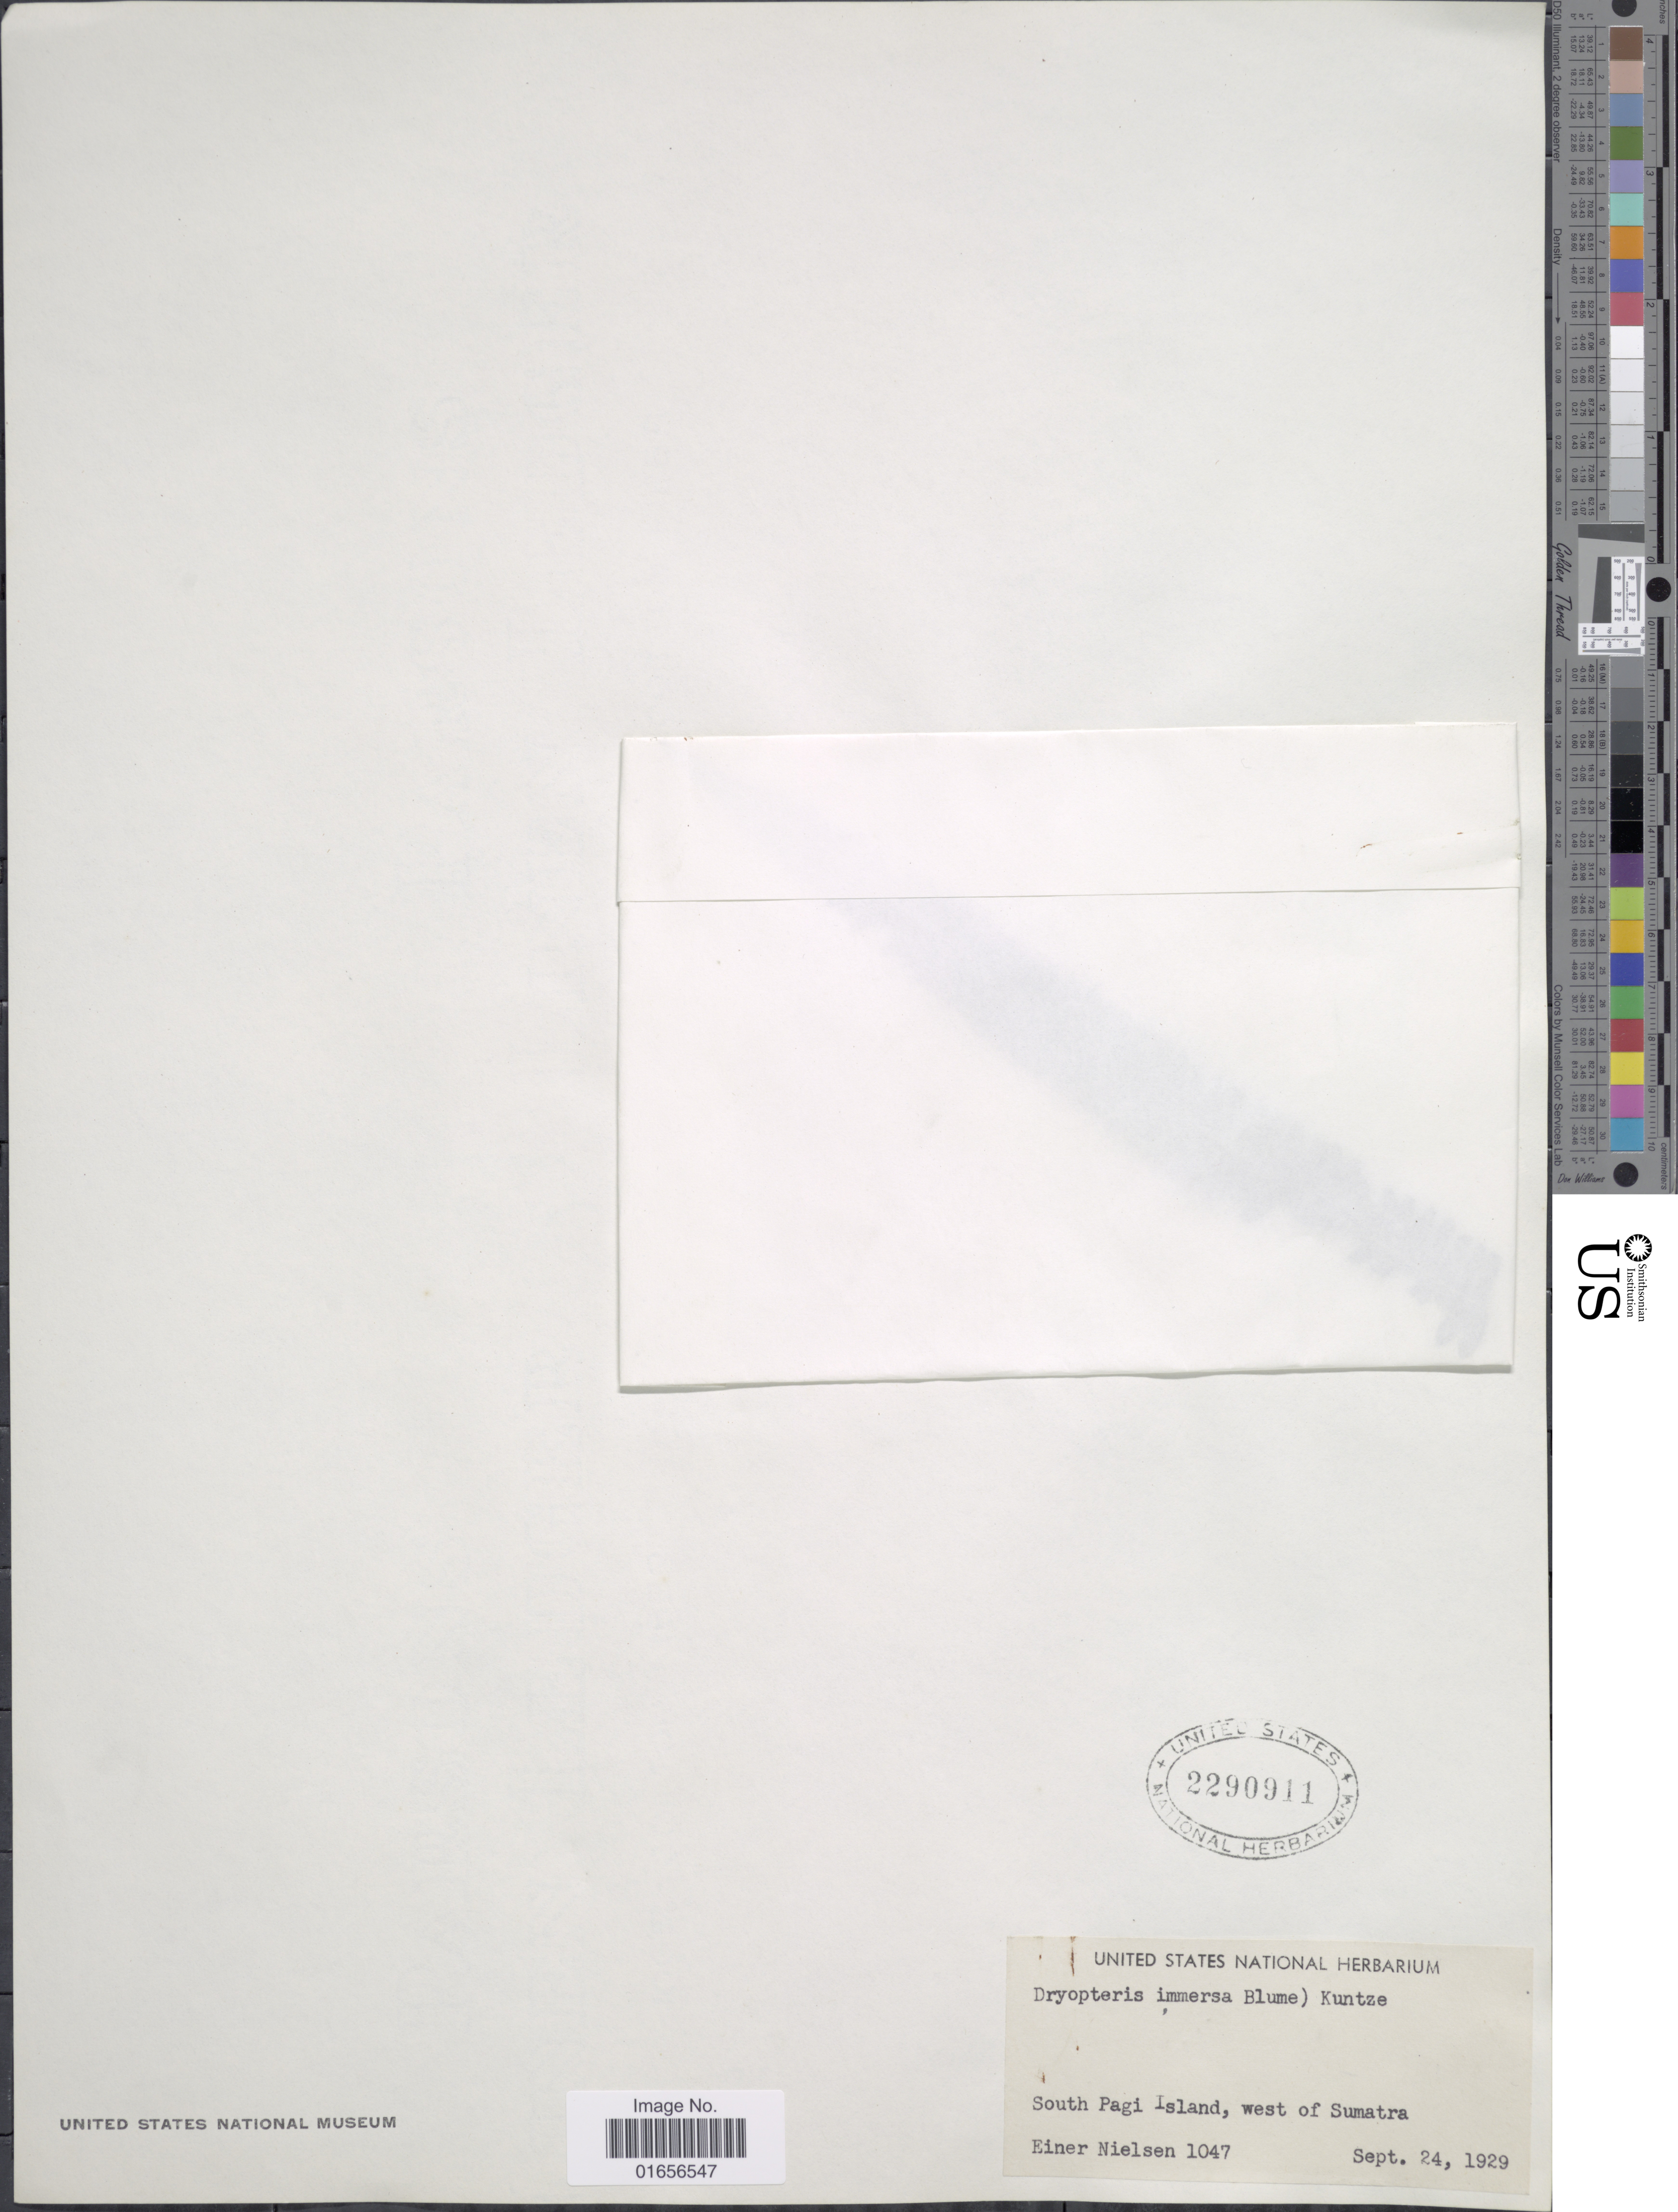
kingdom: Plantae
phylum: Tracheophyta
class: Polypodiopsida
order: Polypodiales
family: Thelypteridaceae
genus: Amphineuron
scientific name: Amphineuron immersum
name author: (Blume) Holttum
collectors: E. Nielsen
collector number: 1047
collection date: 1929-09-24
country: Indonesia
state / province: Sumatra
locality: South Pagi Island, West of Sumatra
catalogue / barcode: US 2290911